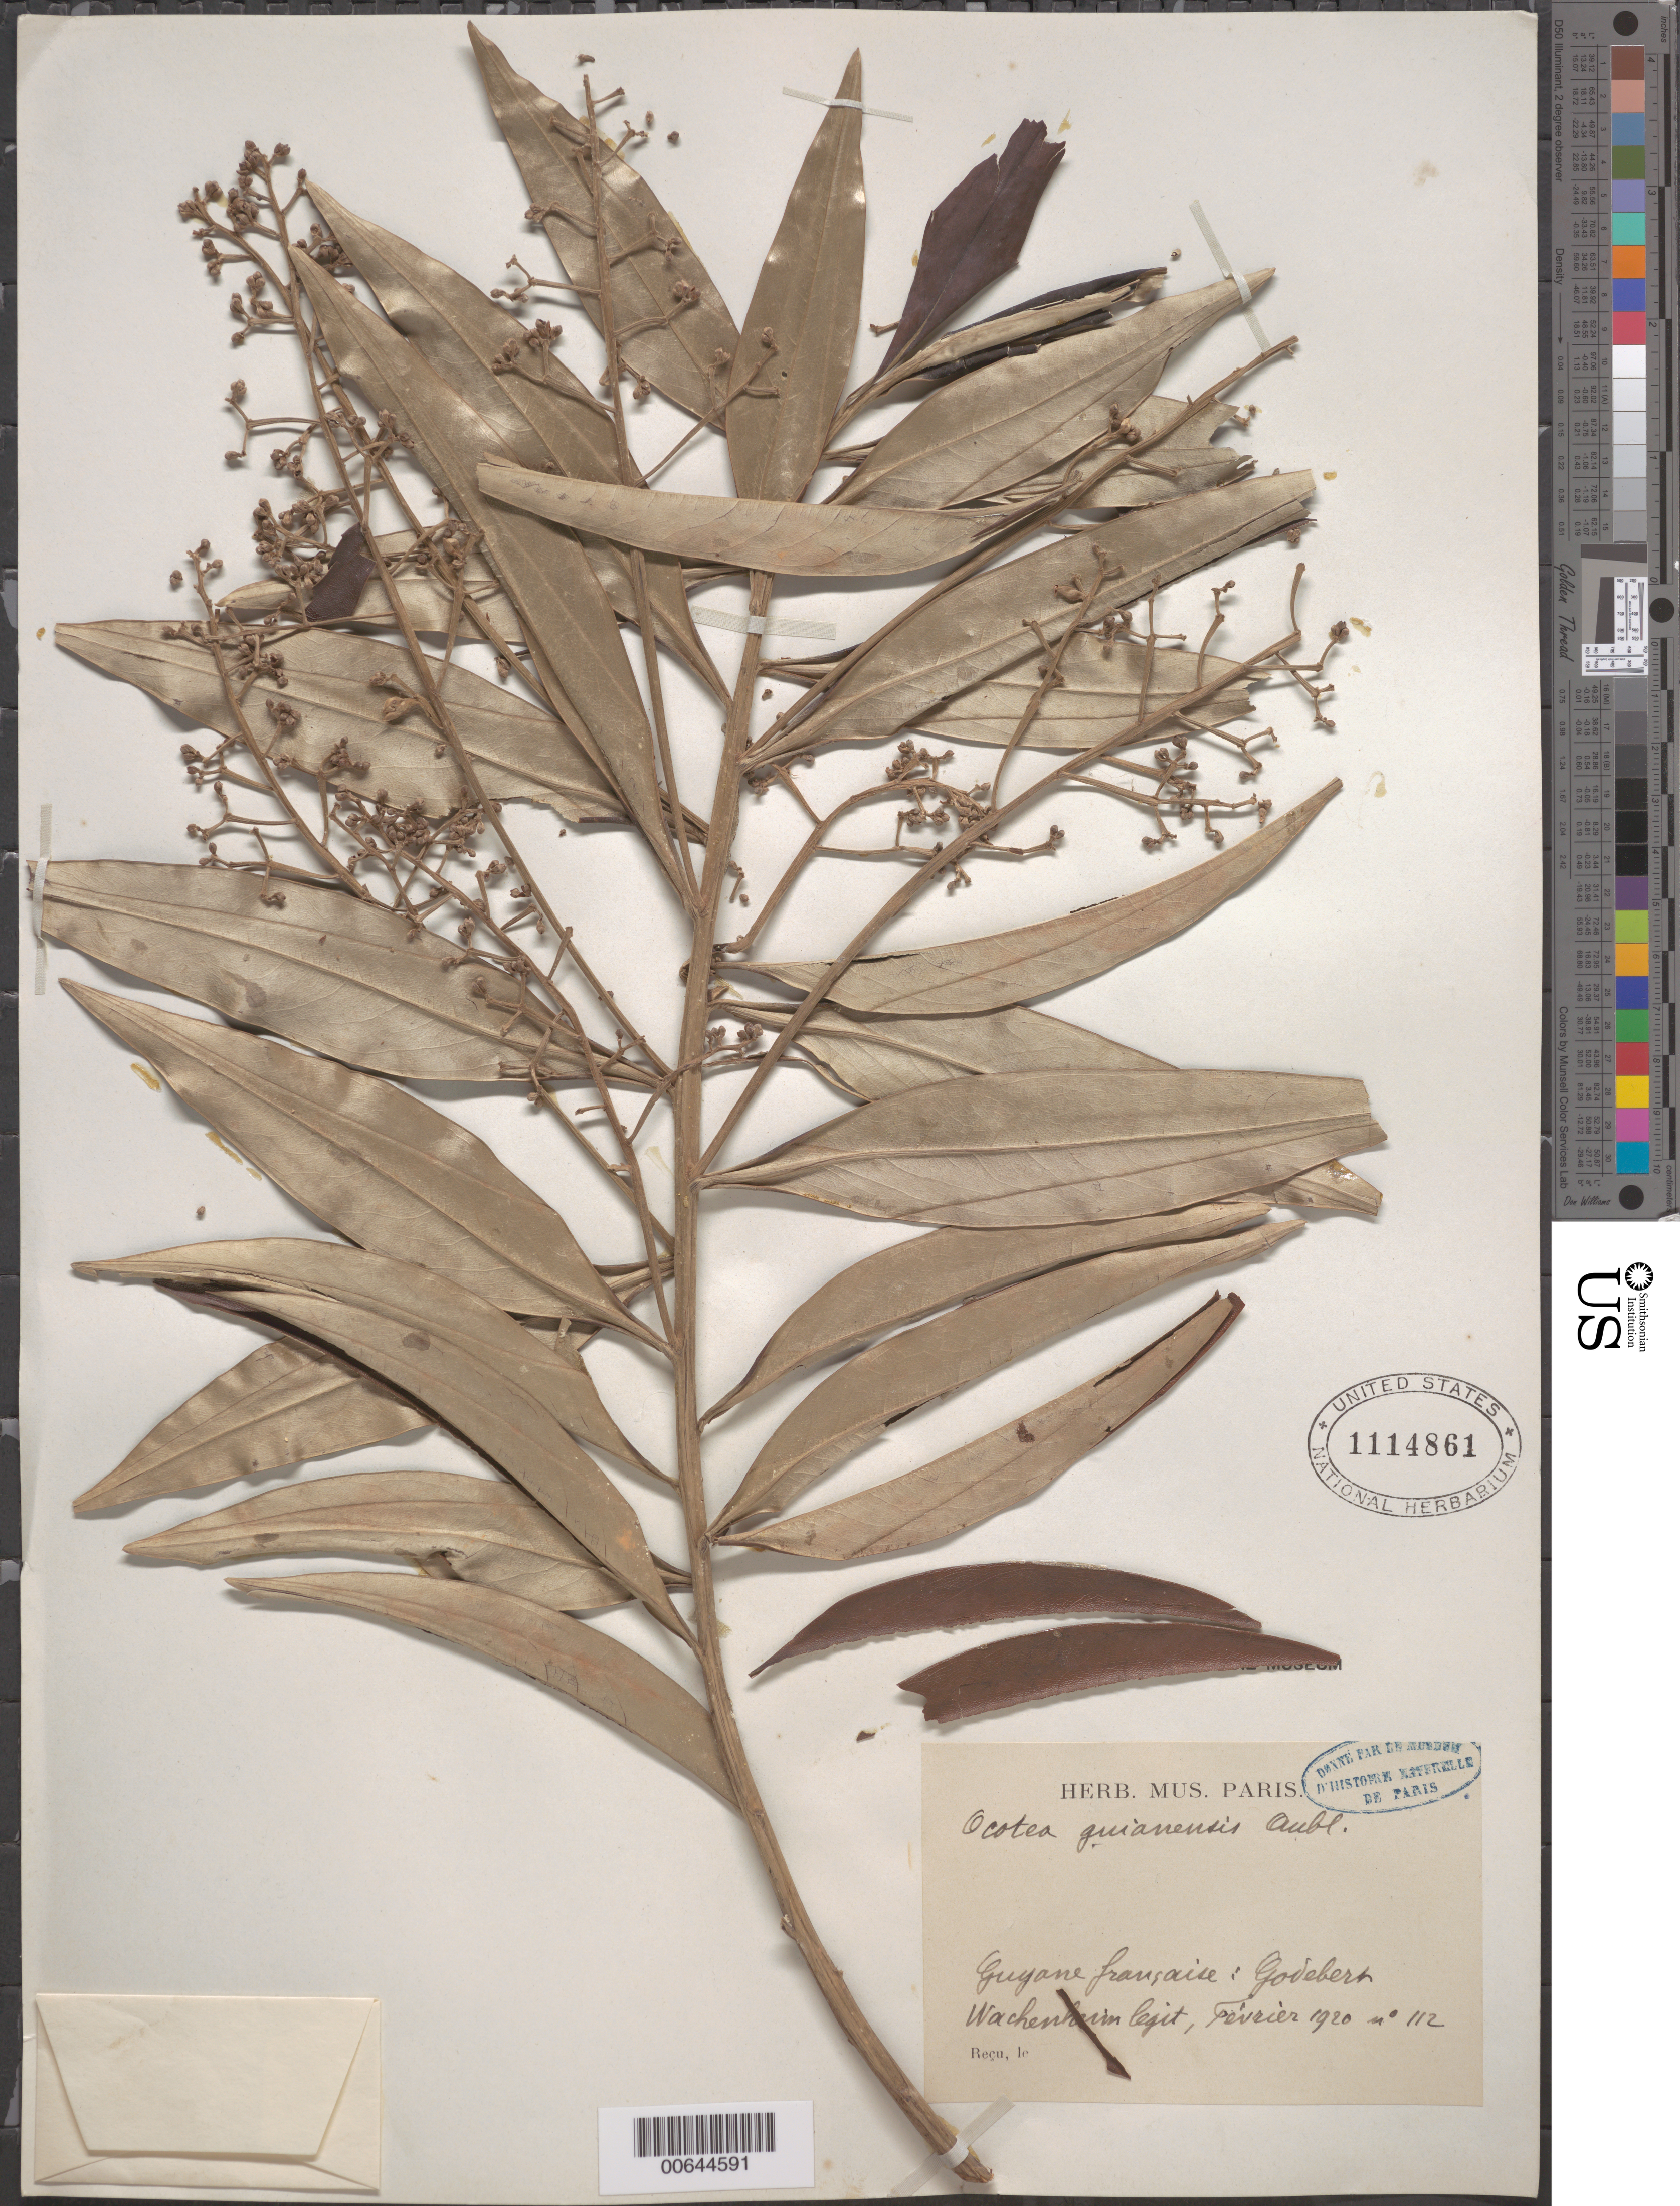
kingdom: Plantae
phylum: Tracheophyta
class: Magnoliopsida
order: Laurales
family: Lauraceae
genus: Ocotea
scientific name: Ocotea guianensis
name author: Aubl.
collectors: G. Wachenheim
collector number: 112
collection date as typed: Feb-20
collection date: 1920-02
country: French Guiana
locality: Godebert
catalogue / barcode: US 1114861